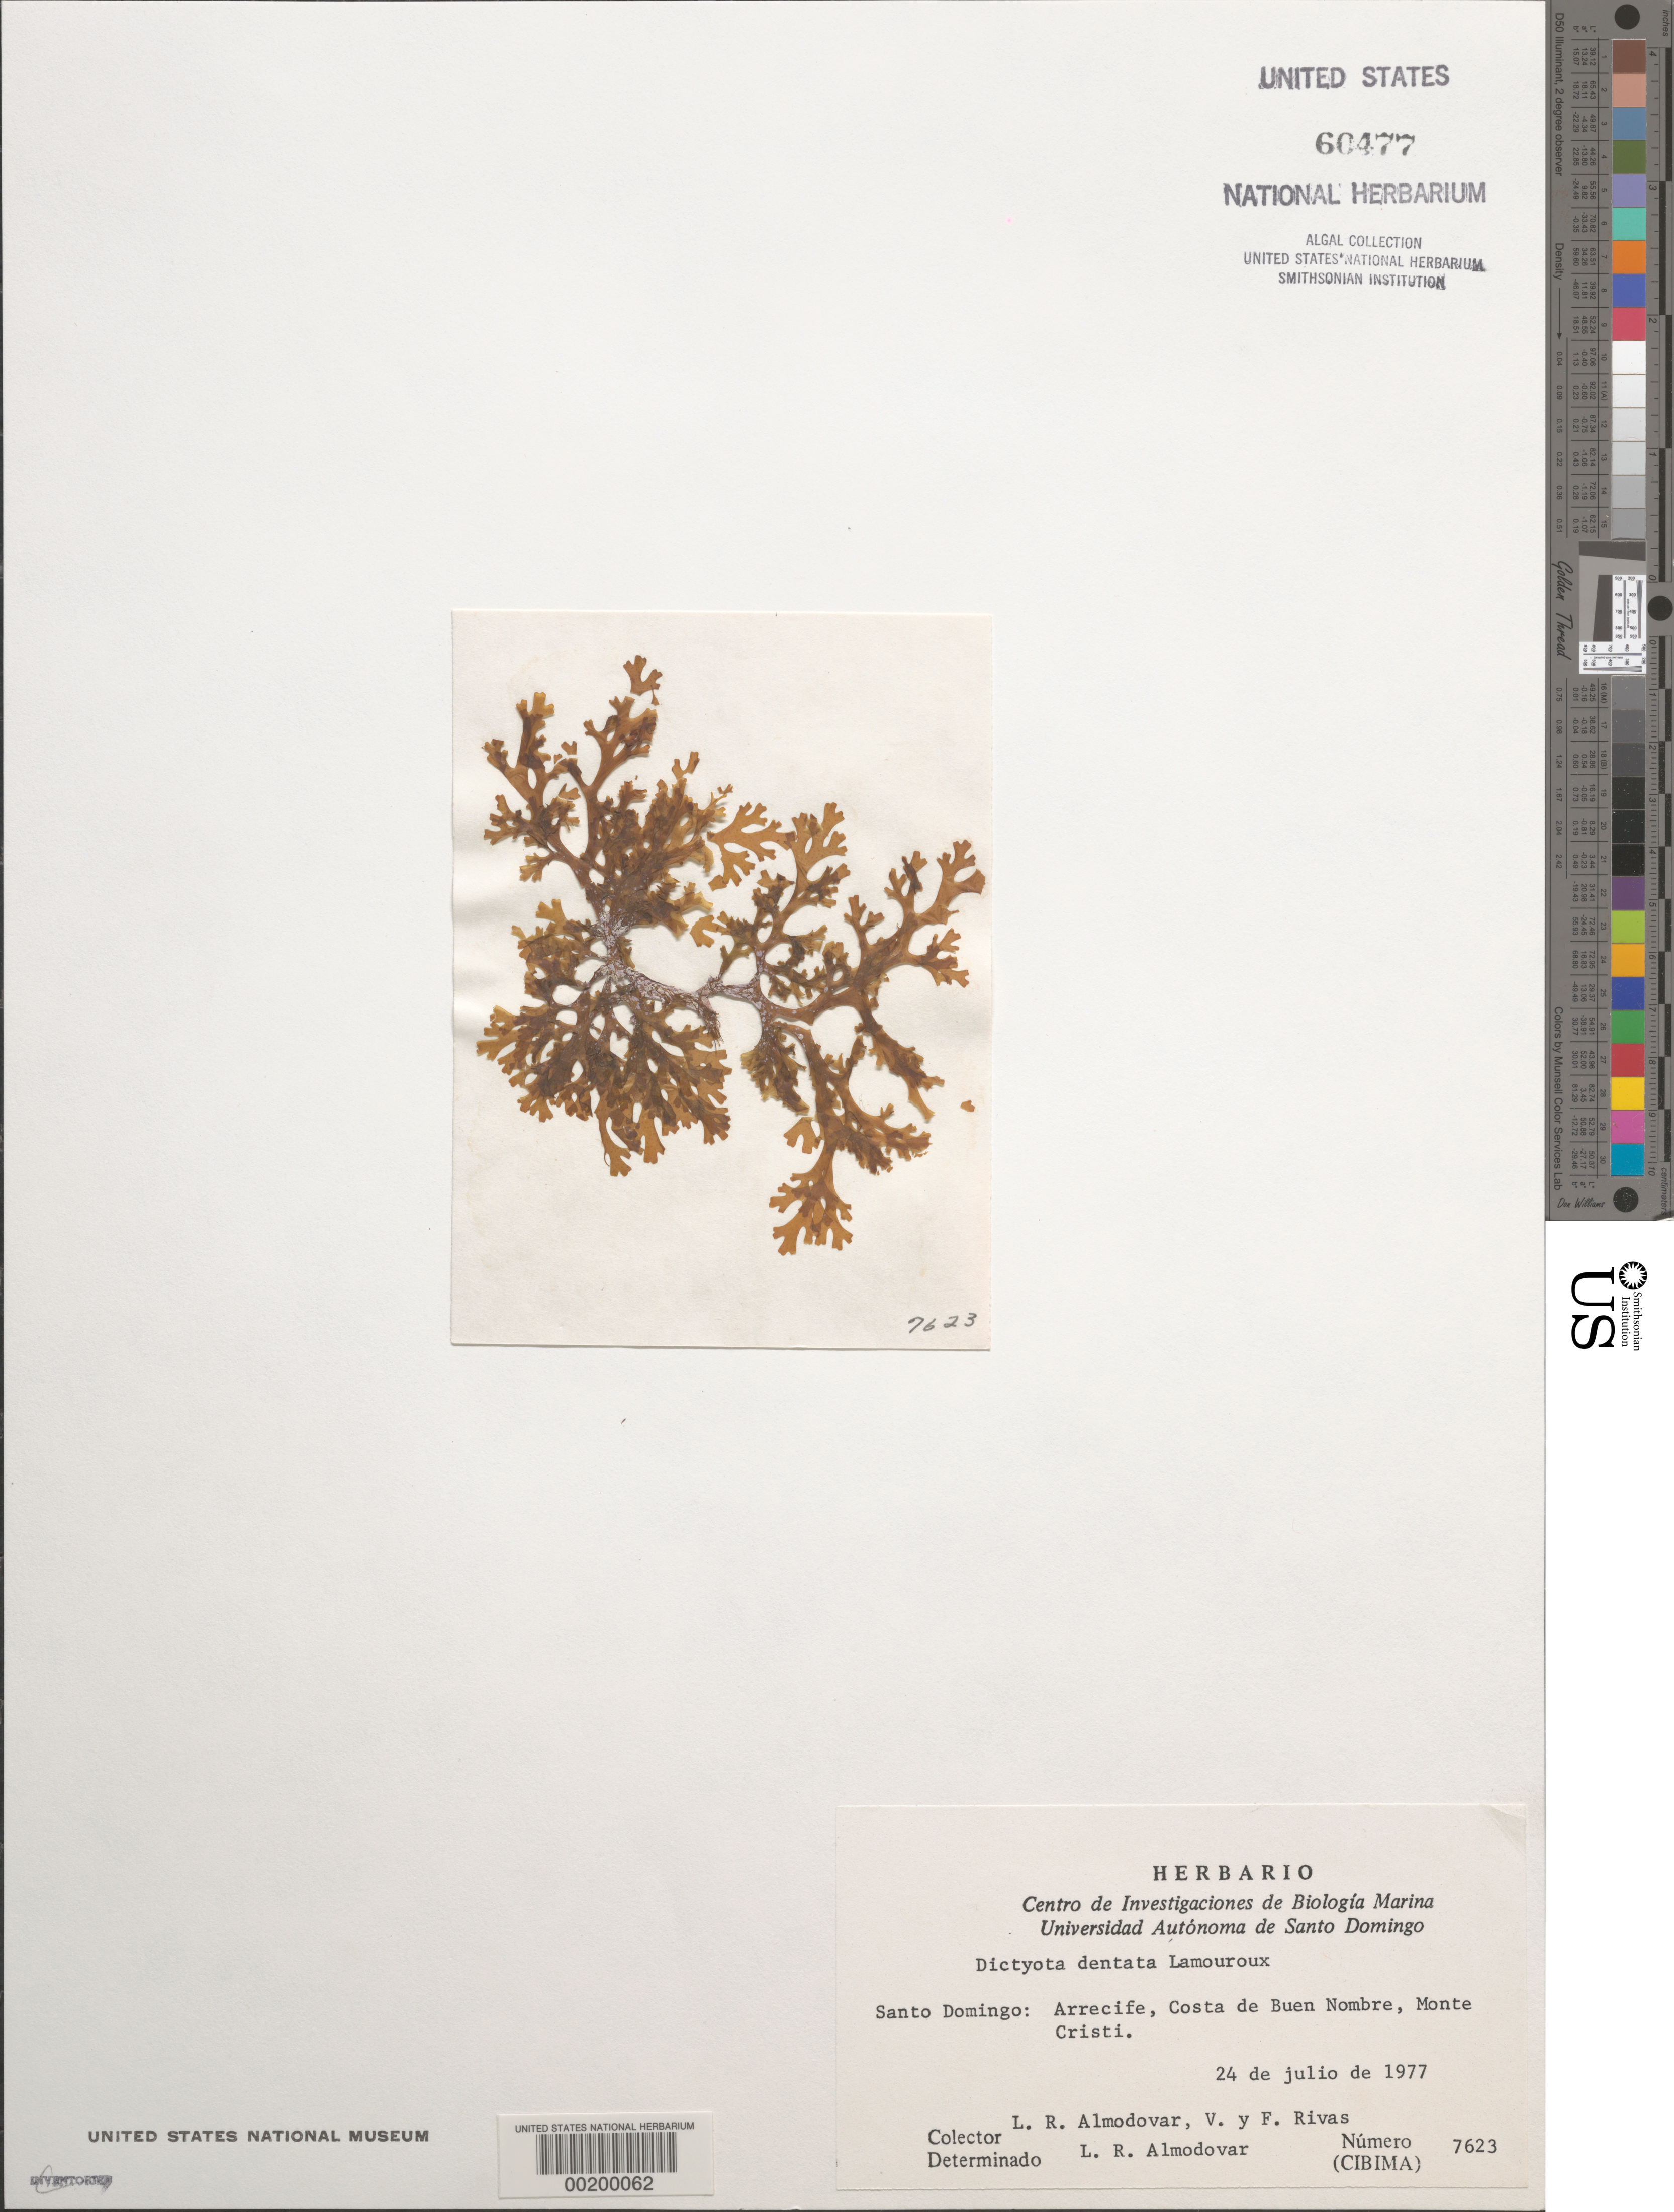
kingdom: Chromista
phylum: Ochrophyta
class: Phaeophyceae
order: Dictyotales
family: Dictyotaceae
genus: Dictyota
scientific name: Dictyota mertensii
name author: (C. Mart.) Kütz.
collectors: L. Almodovar, V. Rivas & F. Rivas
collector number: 7623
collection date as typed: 24 Jul 1977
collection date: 1977-07-24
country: Dominican Republic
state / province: Monte Cristi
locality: Buen Nombre, Monte Cristi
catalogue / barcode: US 60477